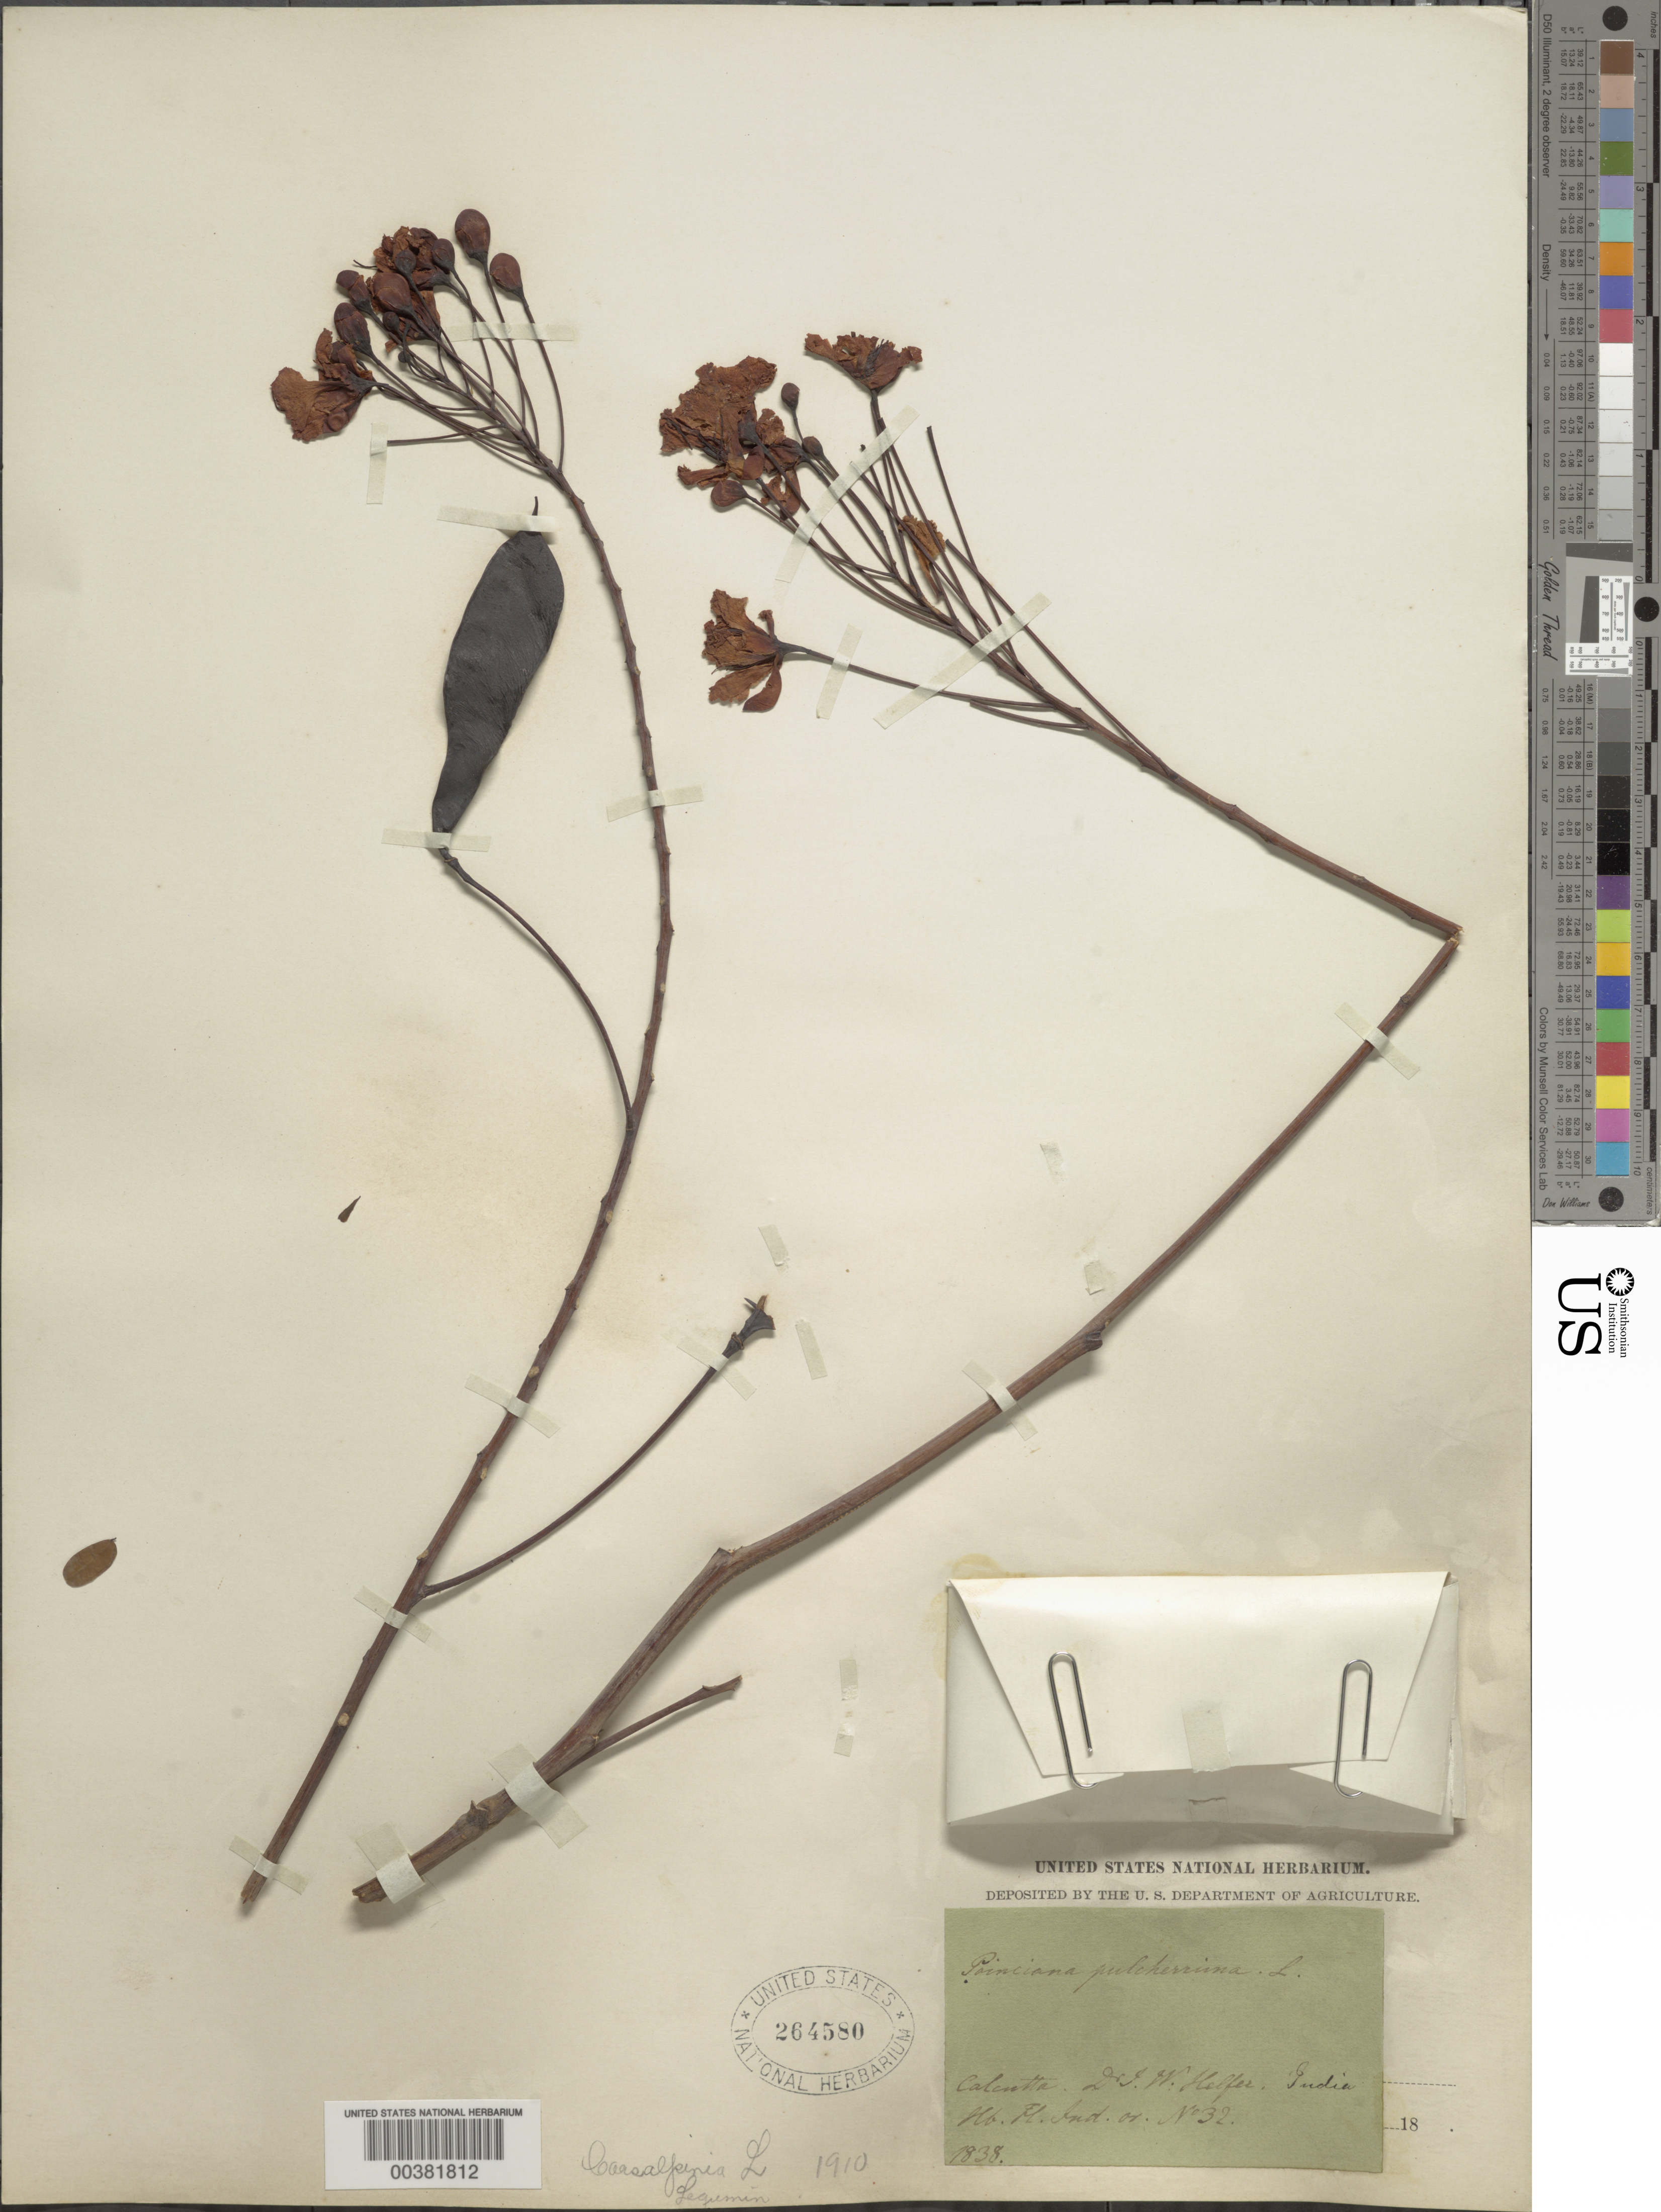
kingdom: Plantae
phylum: Tracheophyta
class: Magnoliopsida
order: Fabales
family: Fabaceae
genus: Caesalpinia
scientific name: Caesalpinia pulcherrima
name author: (L.) Sw.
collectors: J. W. Helfer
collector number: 32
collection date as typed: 1838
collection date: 1838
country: India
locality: Calcutta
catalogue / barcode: US 264580